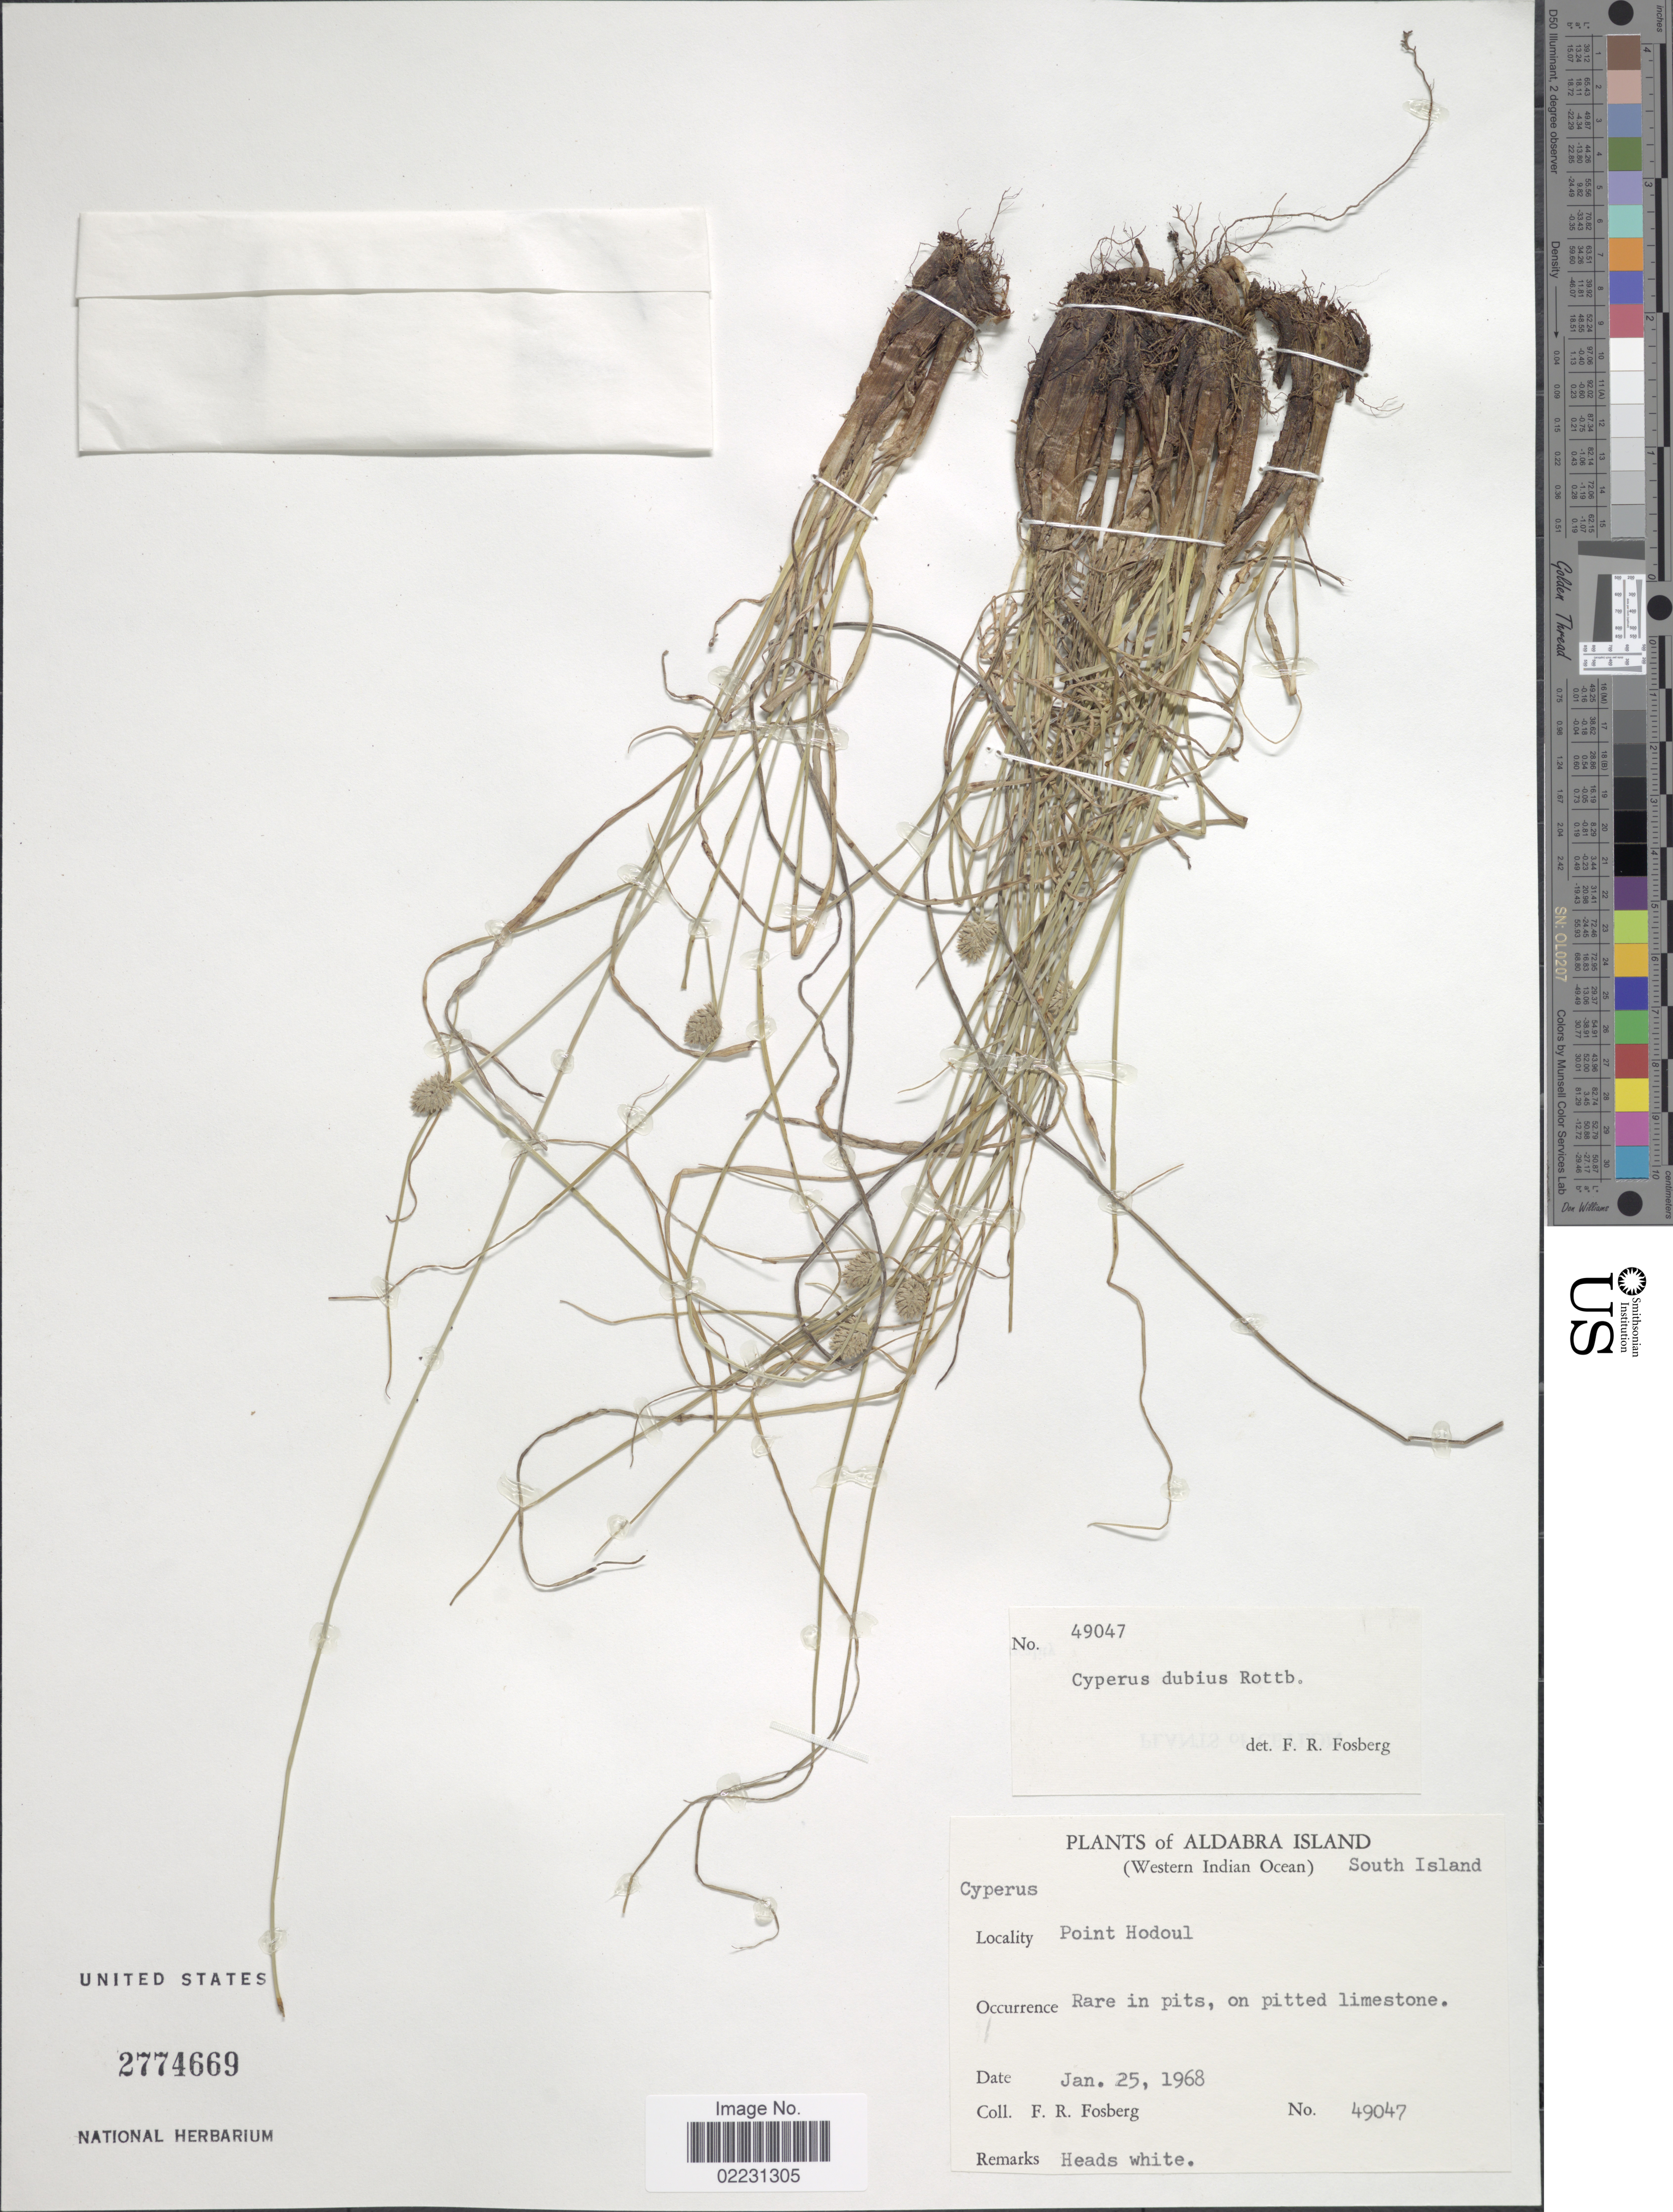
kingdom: Plantae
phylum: Tracheophyta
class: Liliopsida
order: Poales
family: Cyperaceae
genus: Cyperus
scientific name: Cyperus dubius Rottb. var. dubius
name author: Rottb.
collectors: F. R. Fosberg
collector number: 49047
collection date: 1968-01-25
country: Seychelles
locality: Aldabra Island. (Western Indian Ocean). South Island. Point Hodoul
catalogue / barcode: US 2774669